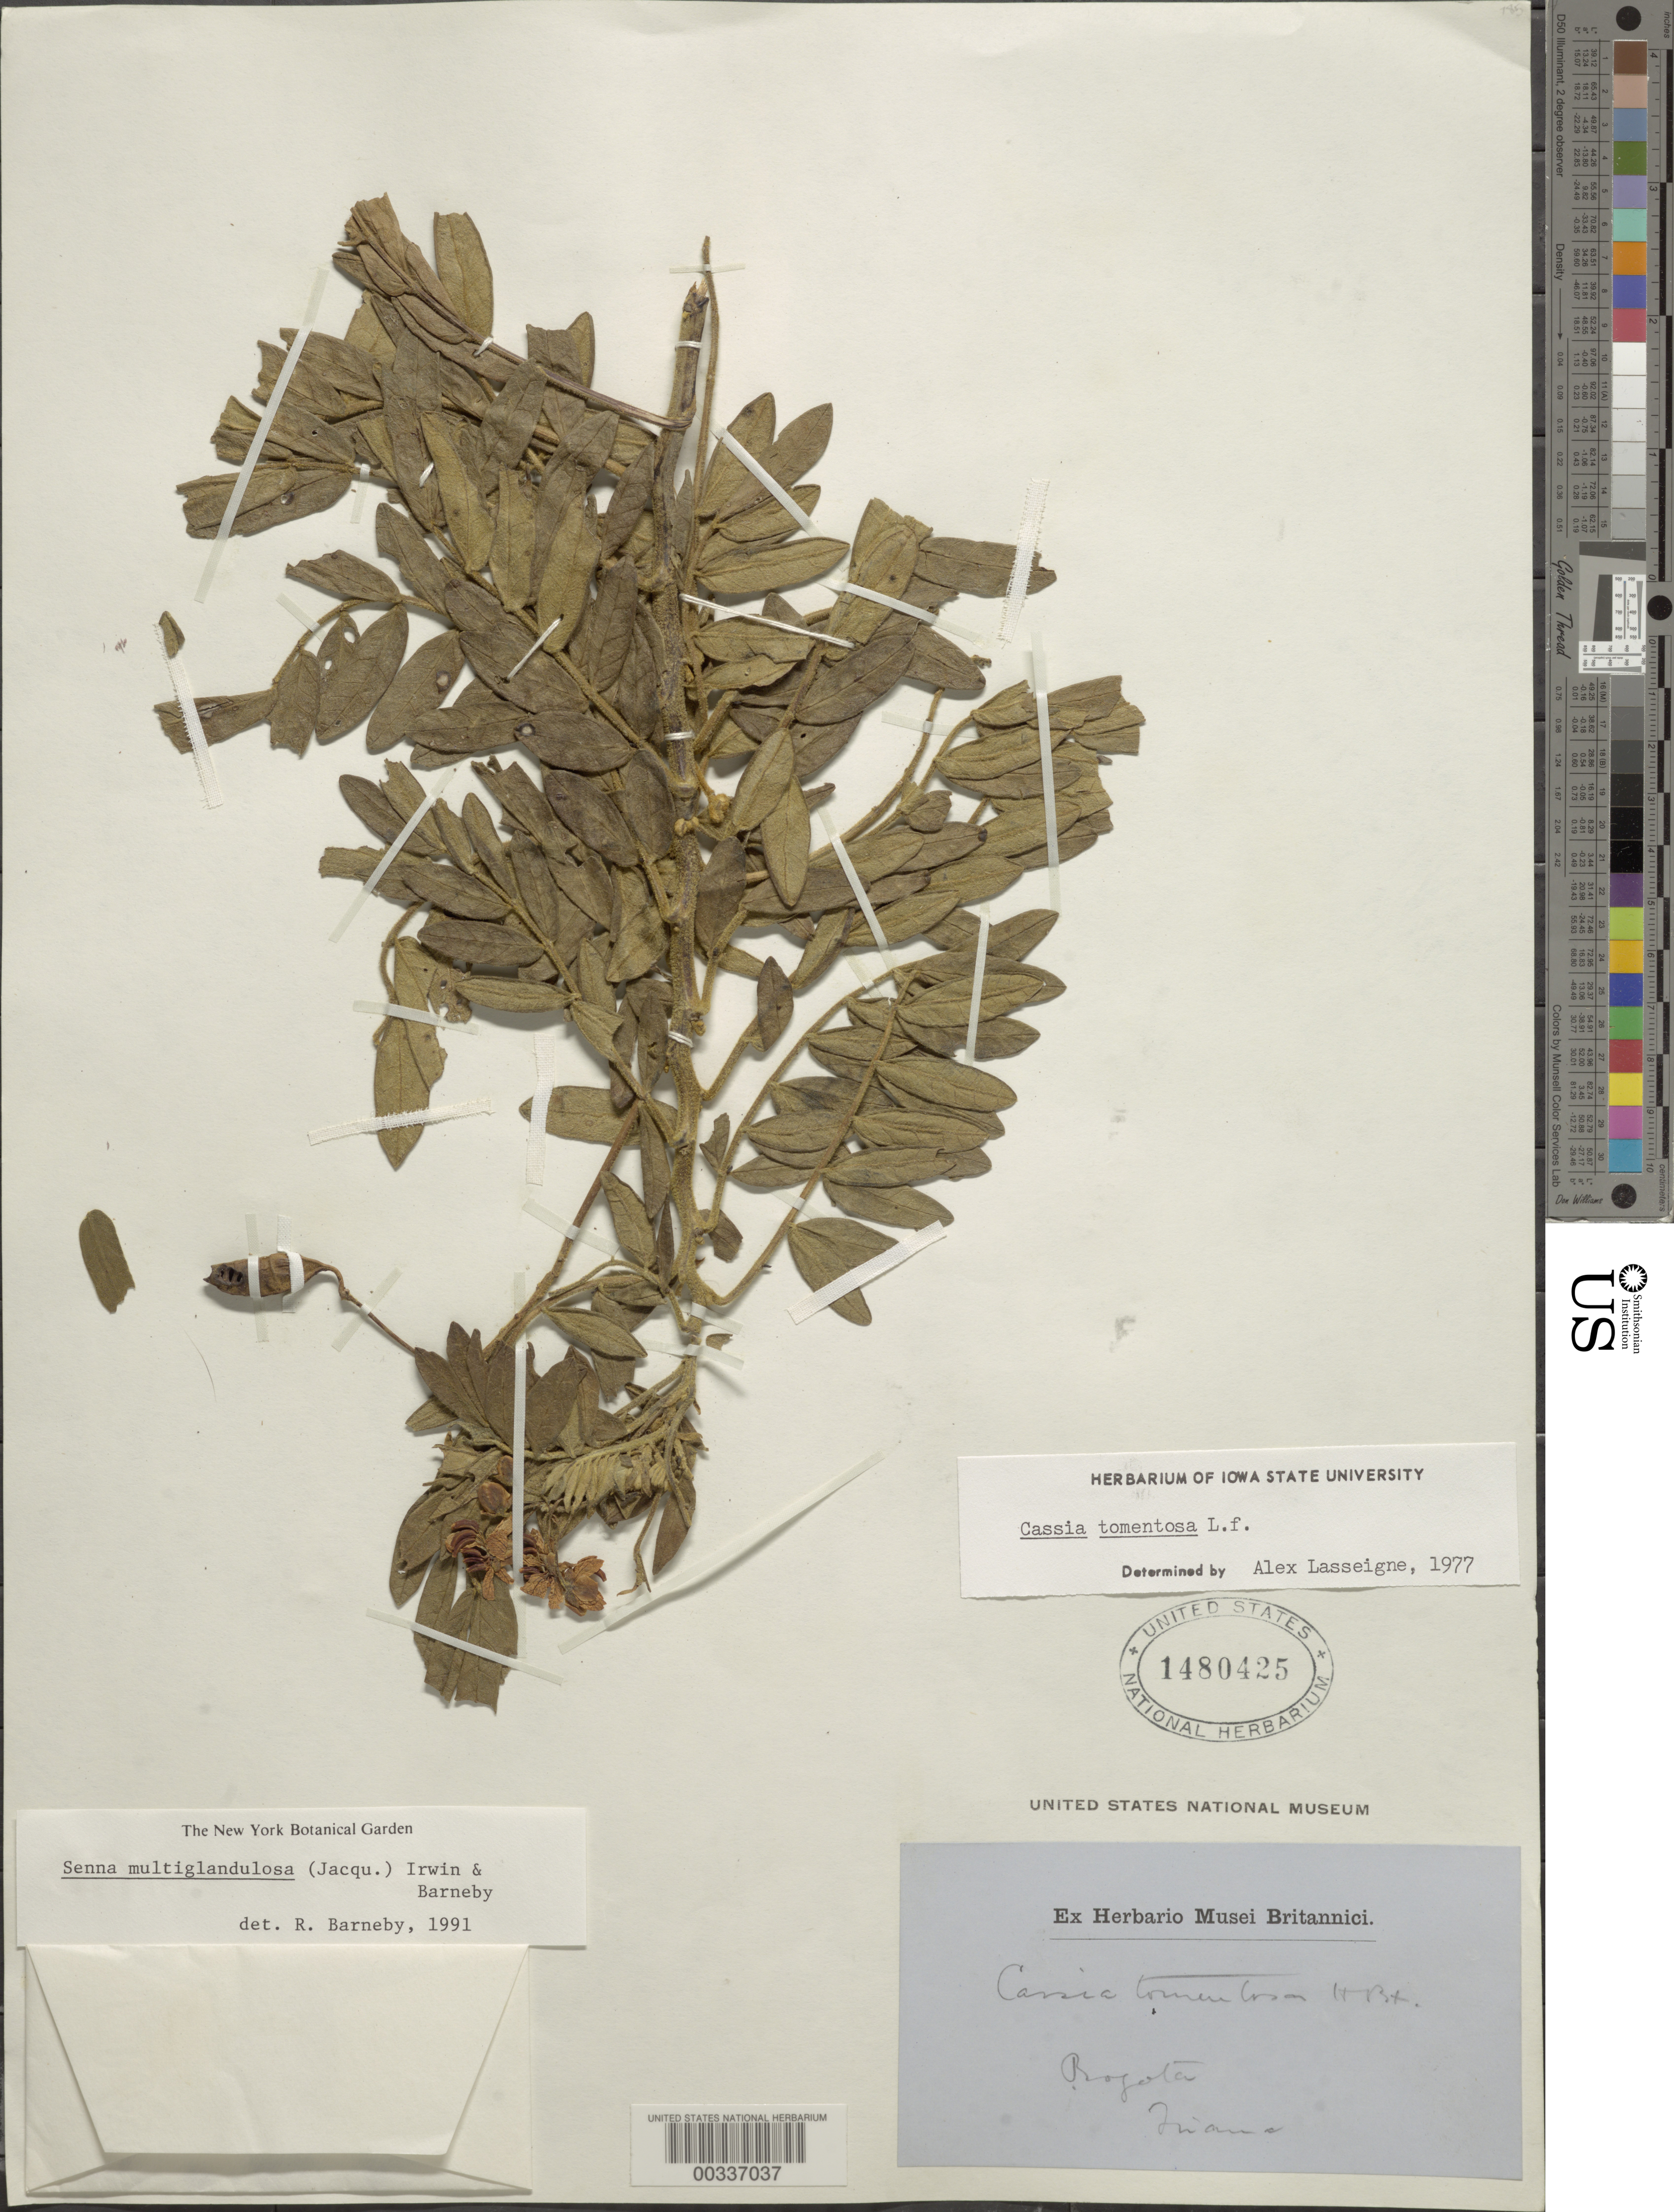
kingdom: Plantae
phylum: Tracheophyta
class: Magnoliopsida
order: Fabales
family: Fabaceae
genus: Senna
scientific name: Senna multiglandulosa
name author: (Jacq.) H.S. Irwin & Barneby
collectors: J. J. Triana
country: Colombia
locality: Bogota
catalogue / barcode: US 1480425